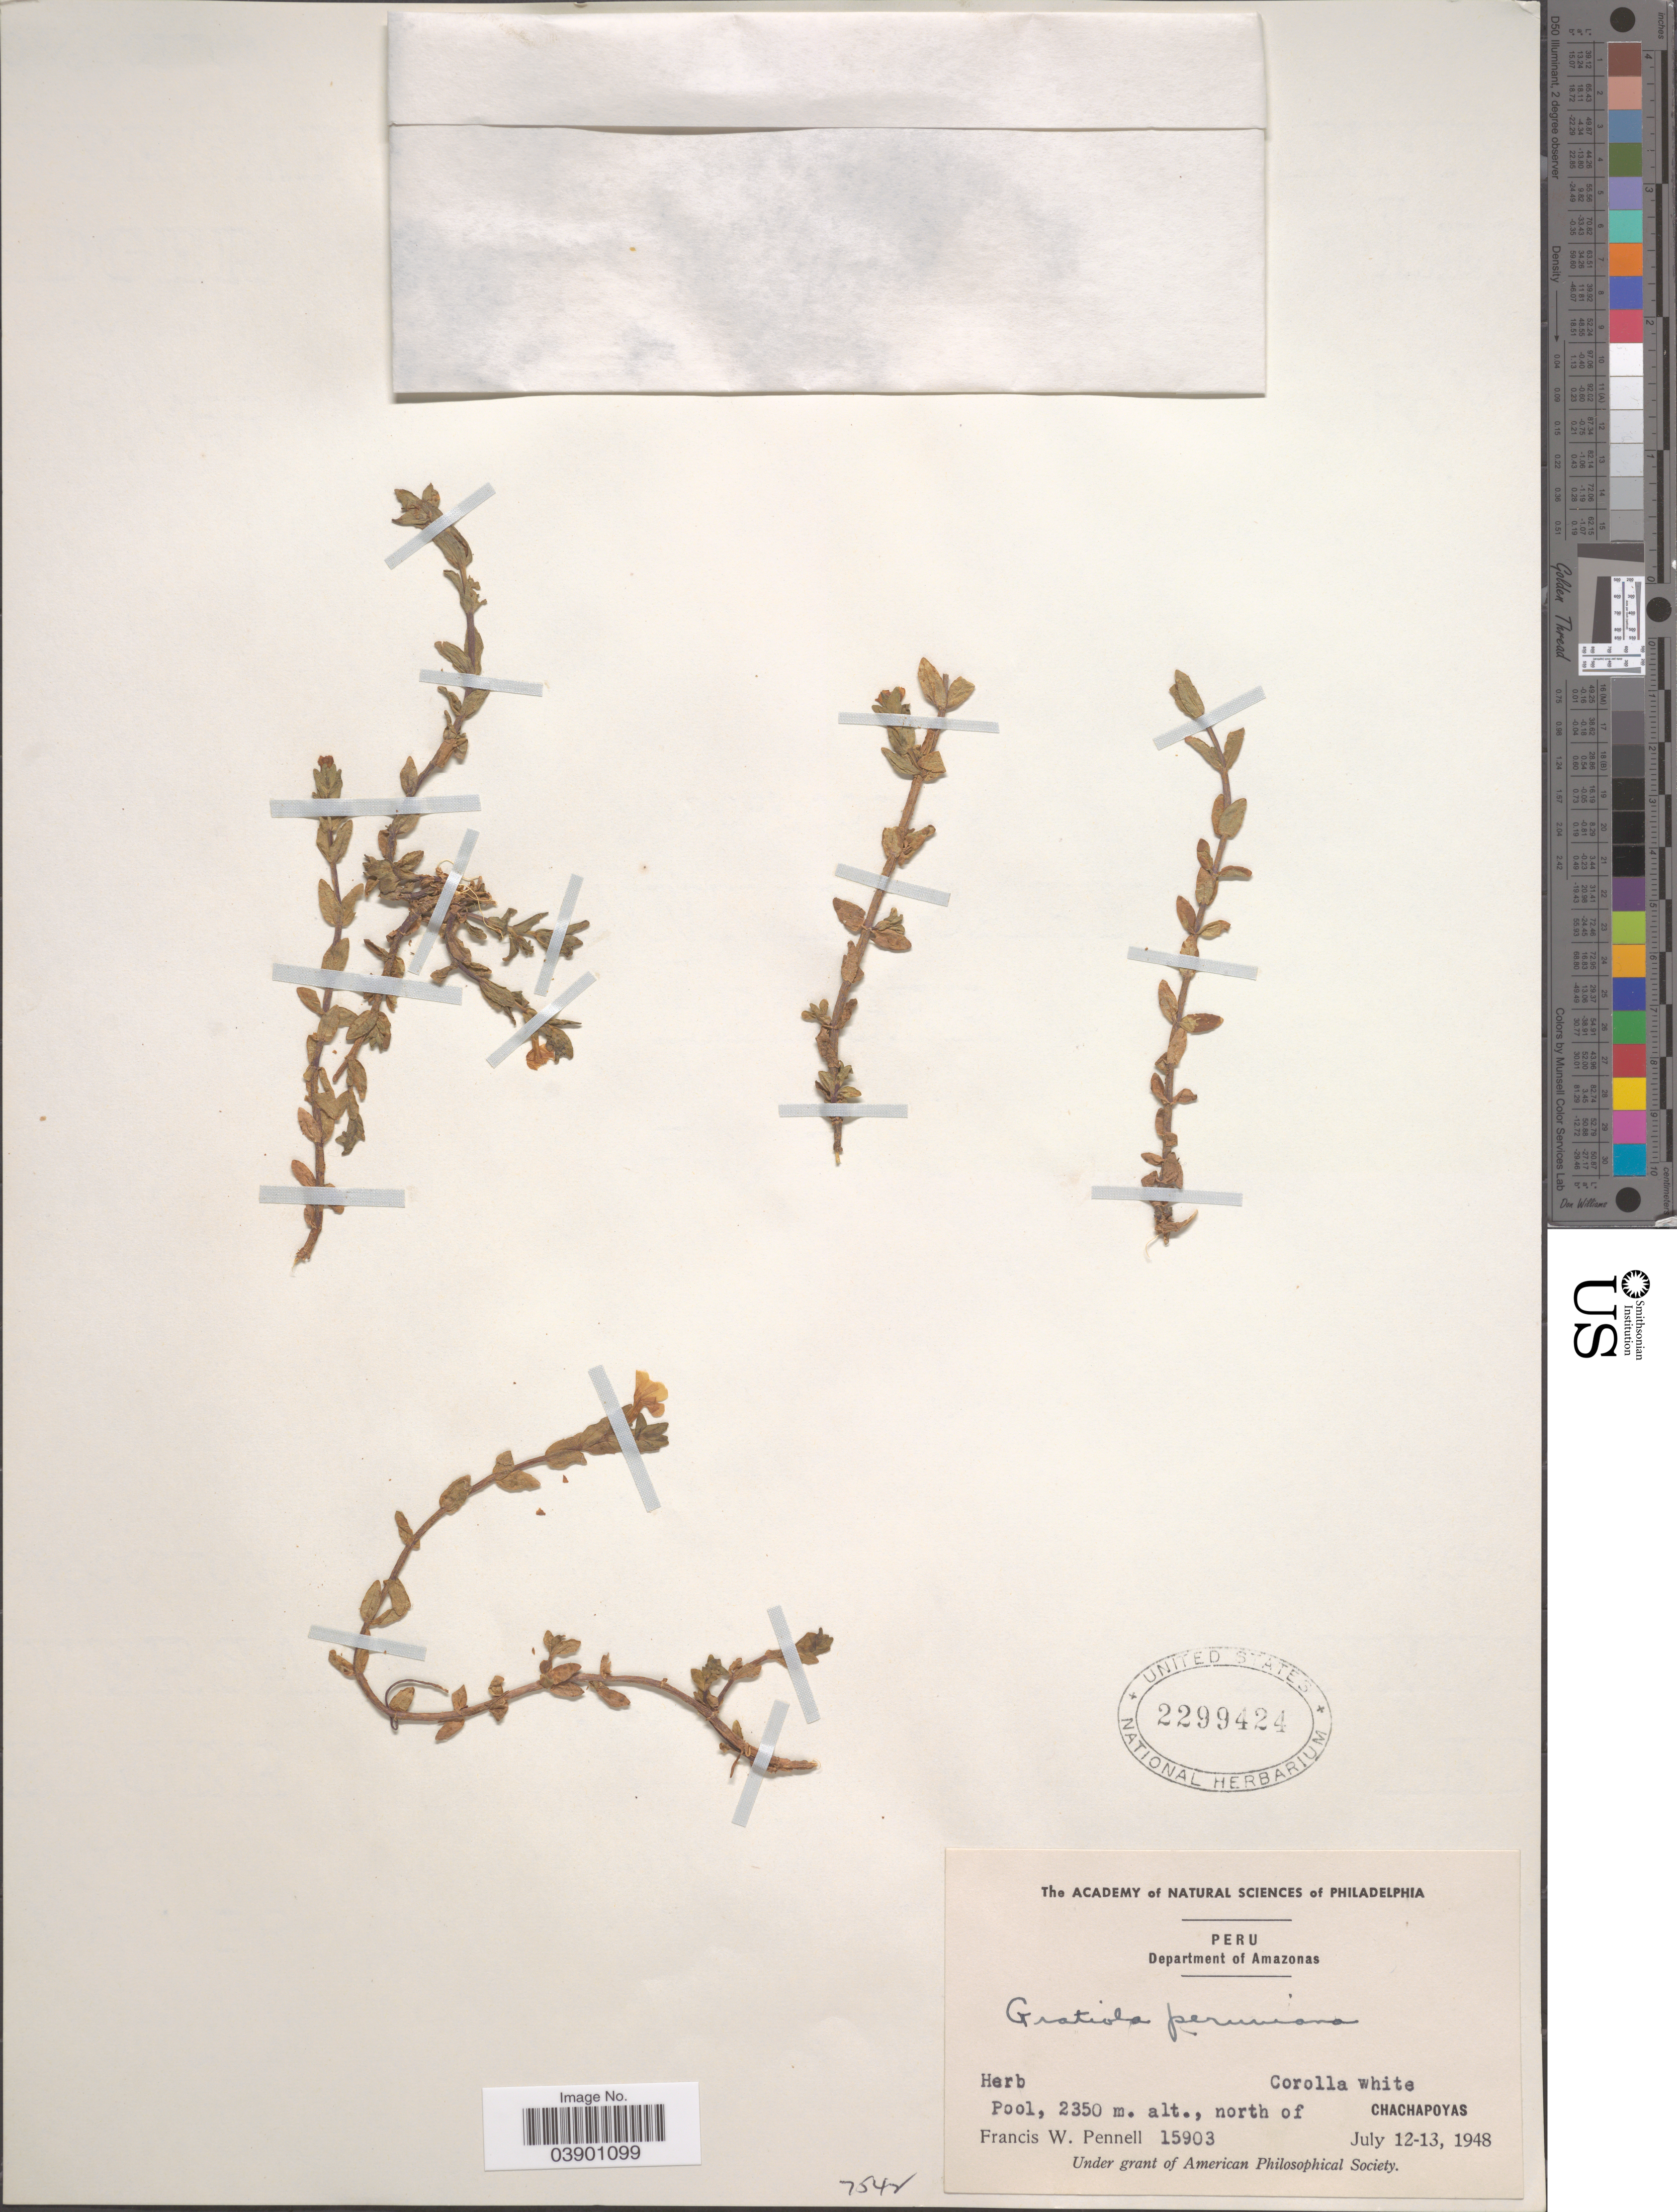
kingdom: Plantae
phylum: Tracheophyta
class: Magnoliopsida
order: Lamiales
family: Plantaginaceae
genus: Gratiola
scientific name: Gratiola peruviana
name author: L.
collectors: F. W. Pennell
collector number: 15903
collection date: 1948-07-12/1948-07-13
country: Peru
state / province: Amazonas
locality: Department of Amazonas. North of Chachapoyas.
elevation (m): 2350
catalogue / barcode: US 2299424